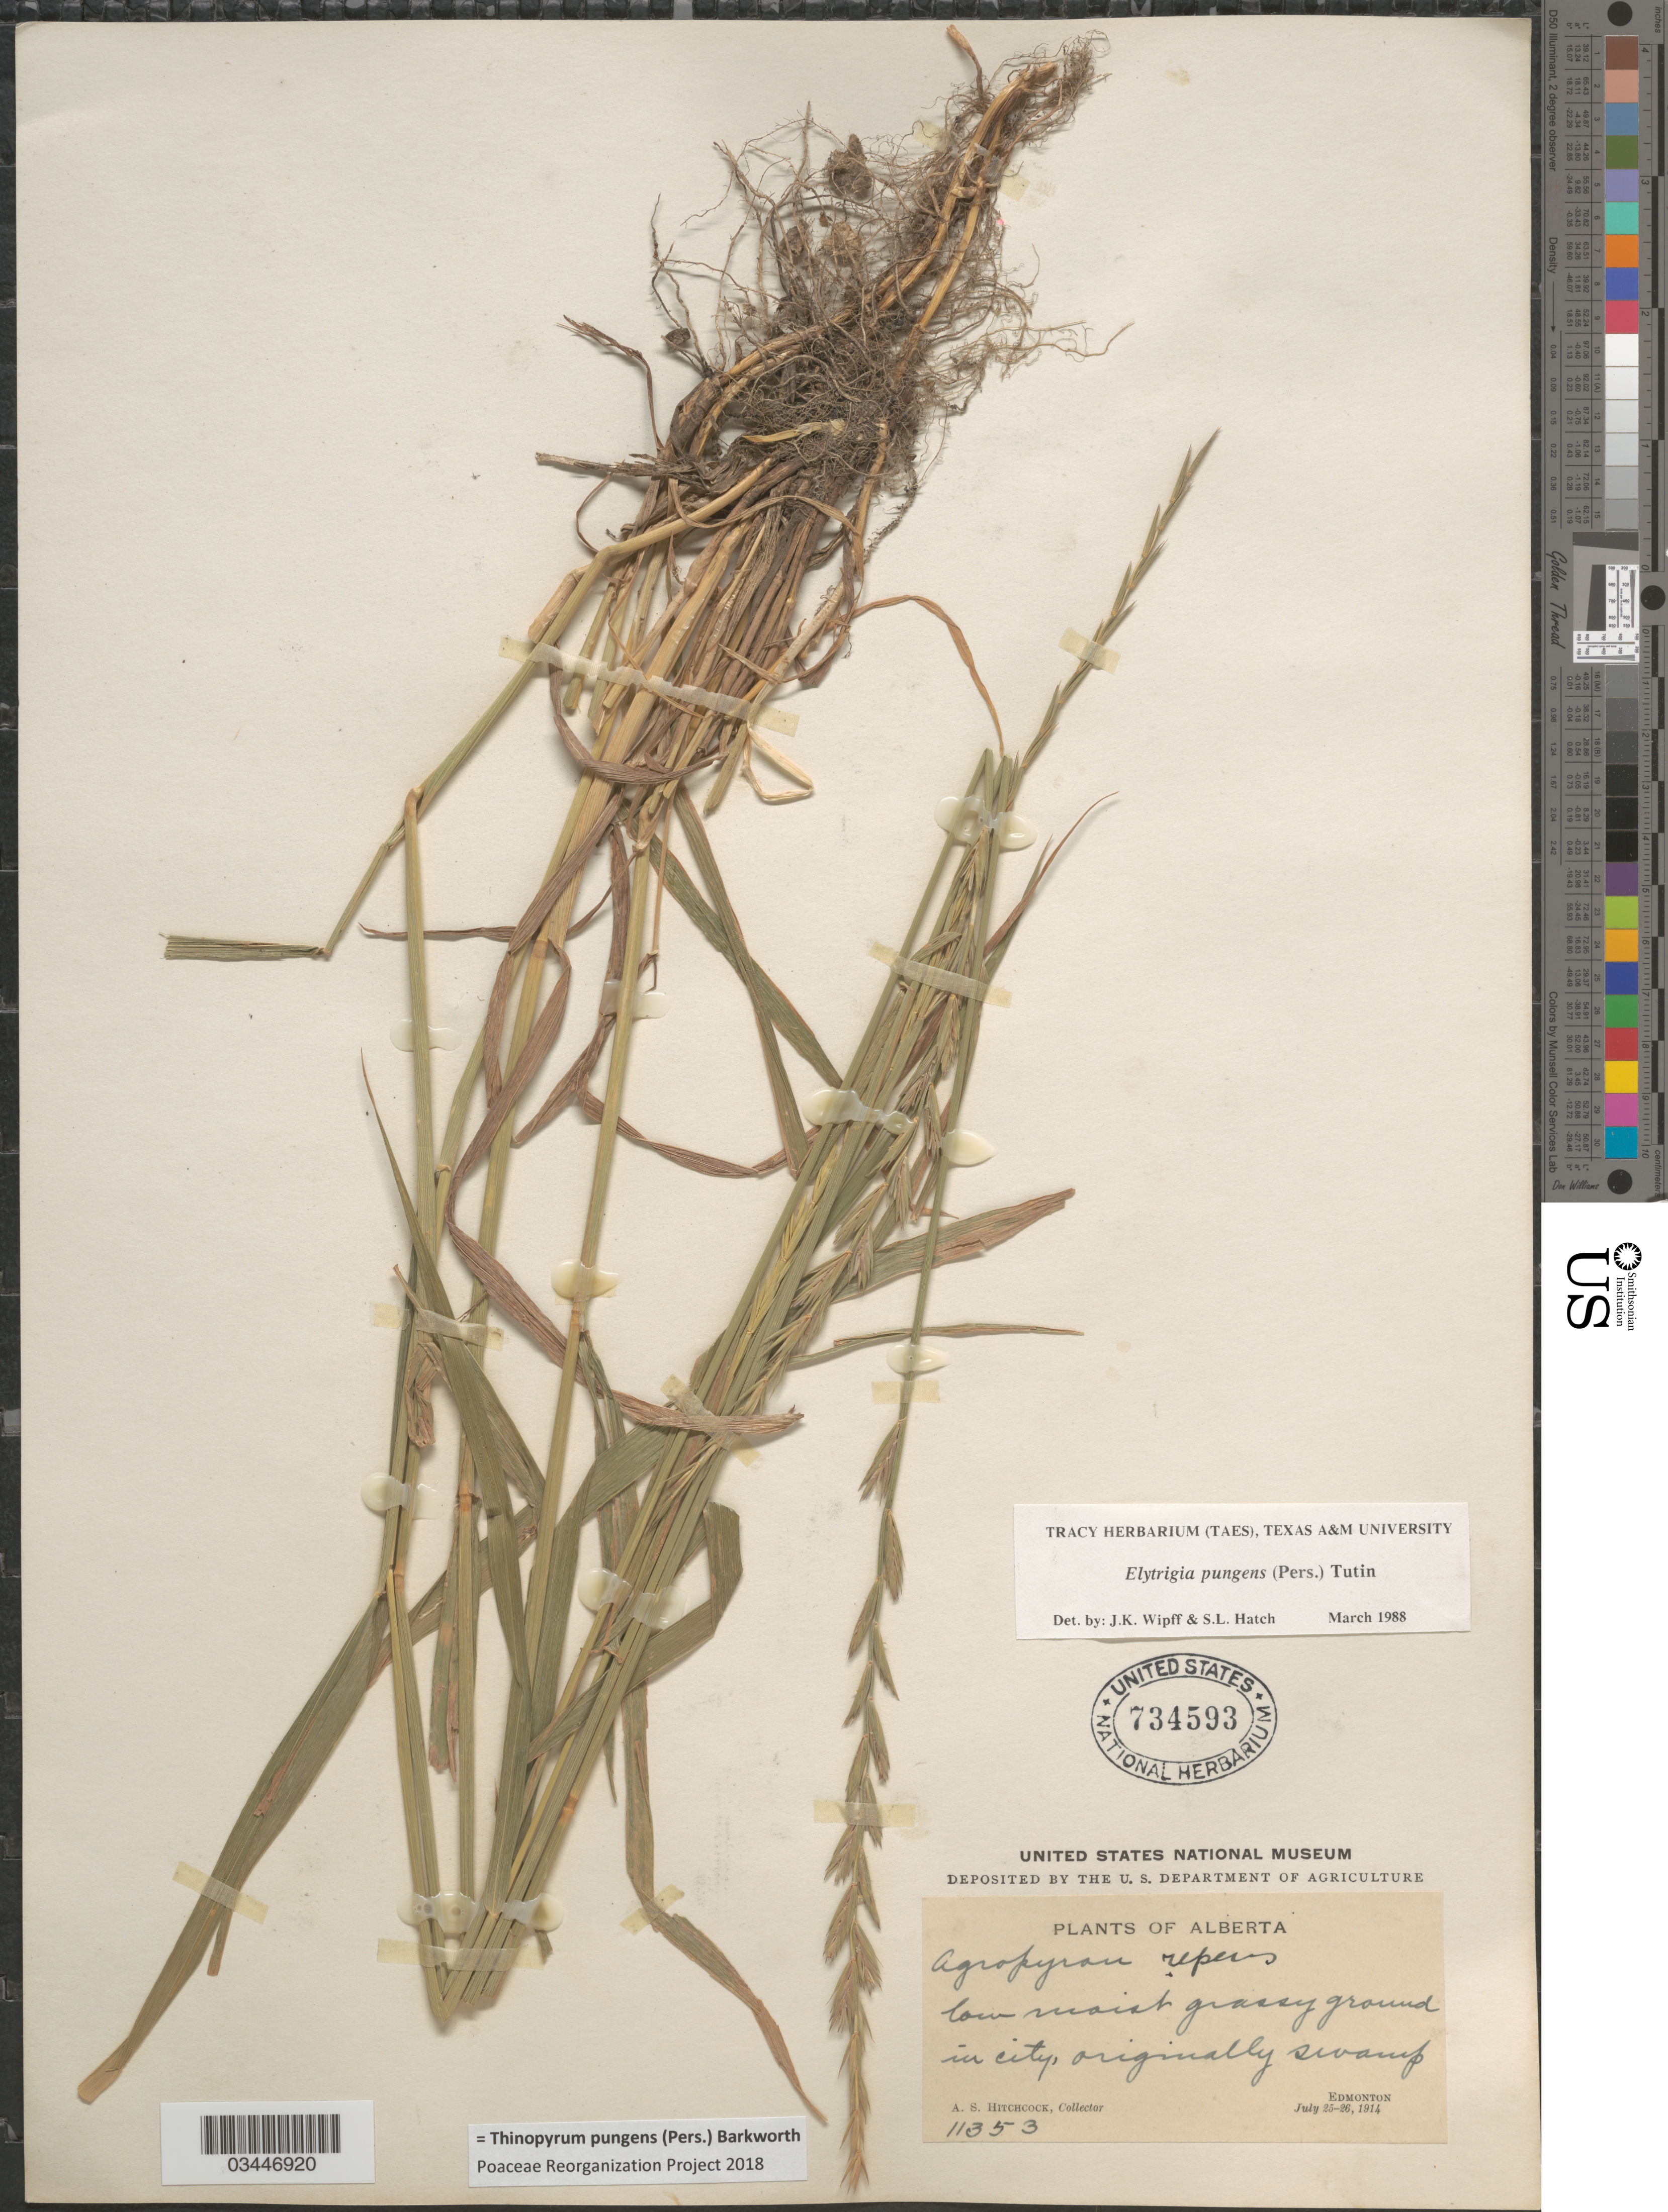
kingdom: Plantae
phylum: Tracheophyta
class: Liliopsida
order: Poales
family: Poaceae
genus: Thinopyrum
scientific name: Thinopyrum pungens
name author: (Pers.) Barkworth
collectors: A. S. Hitchcock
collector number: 11353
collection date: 1914-07-25/1914-07-26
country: Canada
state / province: Alberta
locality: Low moist grassy ground in city, originally swamp. Edmonton.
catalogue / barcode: US 734593